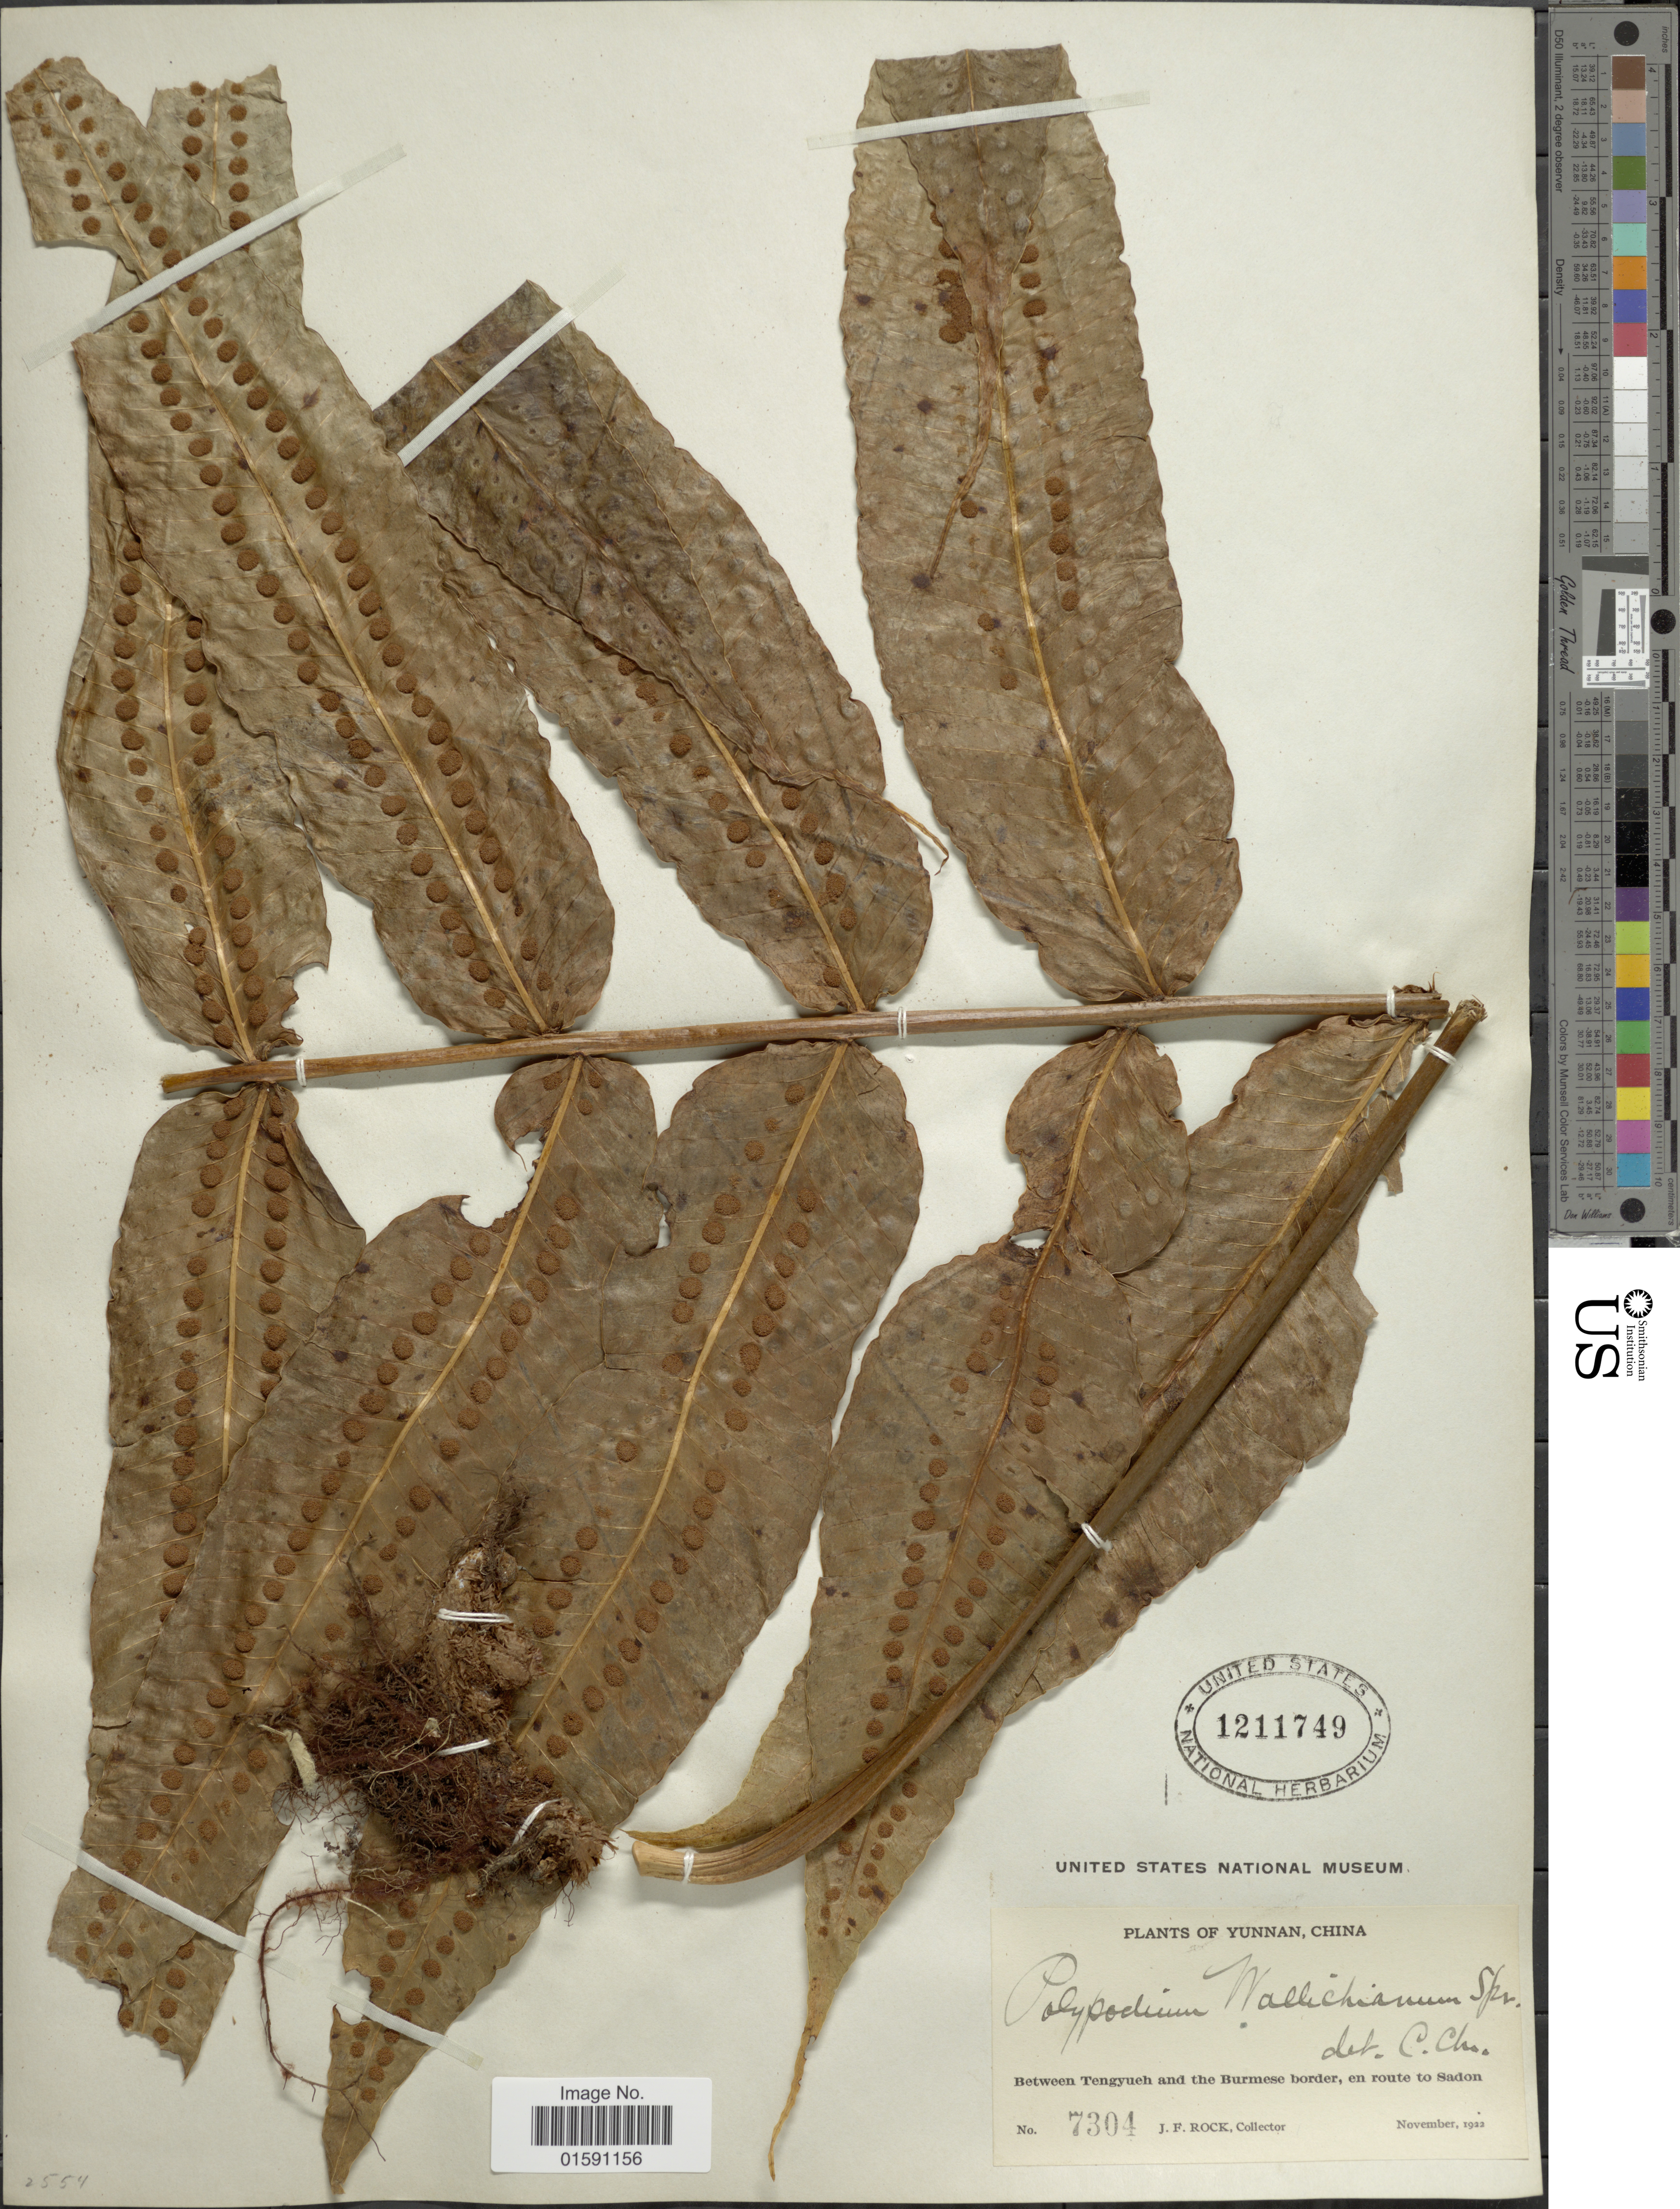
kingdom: Plantae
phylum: Tracheophyta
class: Polypodiopsida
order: Polypodiales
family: Polypodiaceae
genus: Arthromeris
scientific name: Arthromeris wallichiana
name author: (Spreng.) Ching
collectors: J. Rock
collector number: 7304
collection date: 1922-11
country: China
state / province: Yunnan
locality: Between Tengyueh and the Burmese border, en route to Sadon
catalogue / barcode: US 1211749